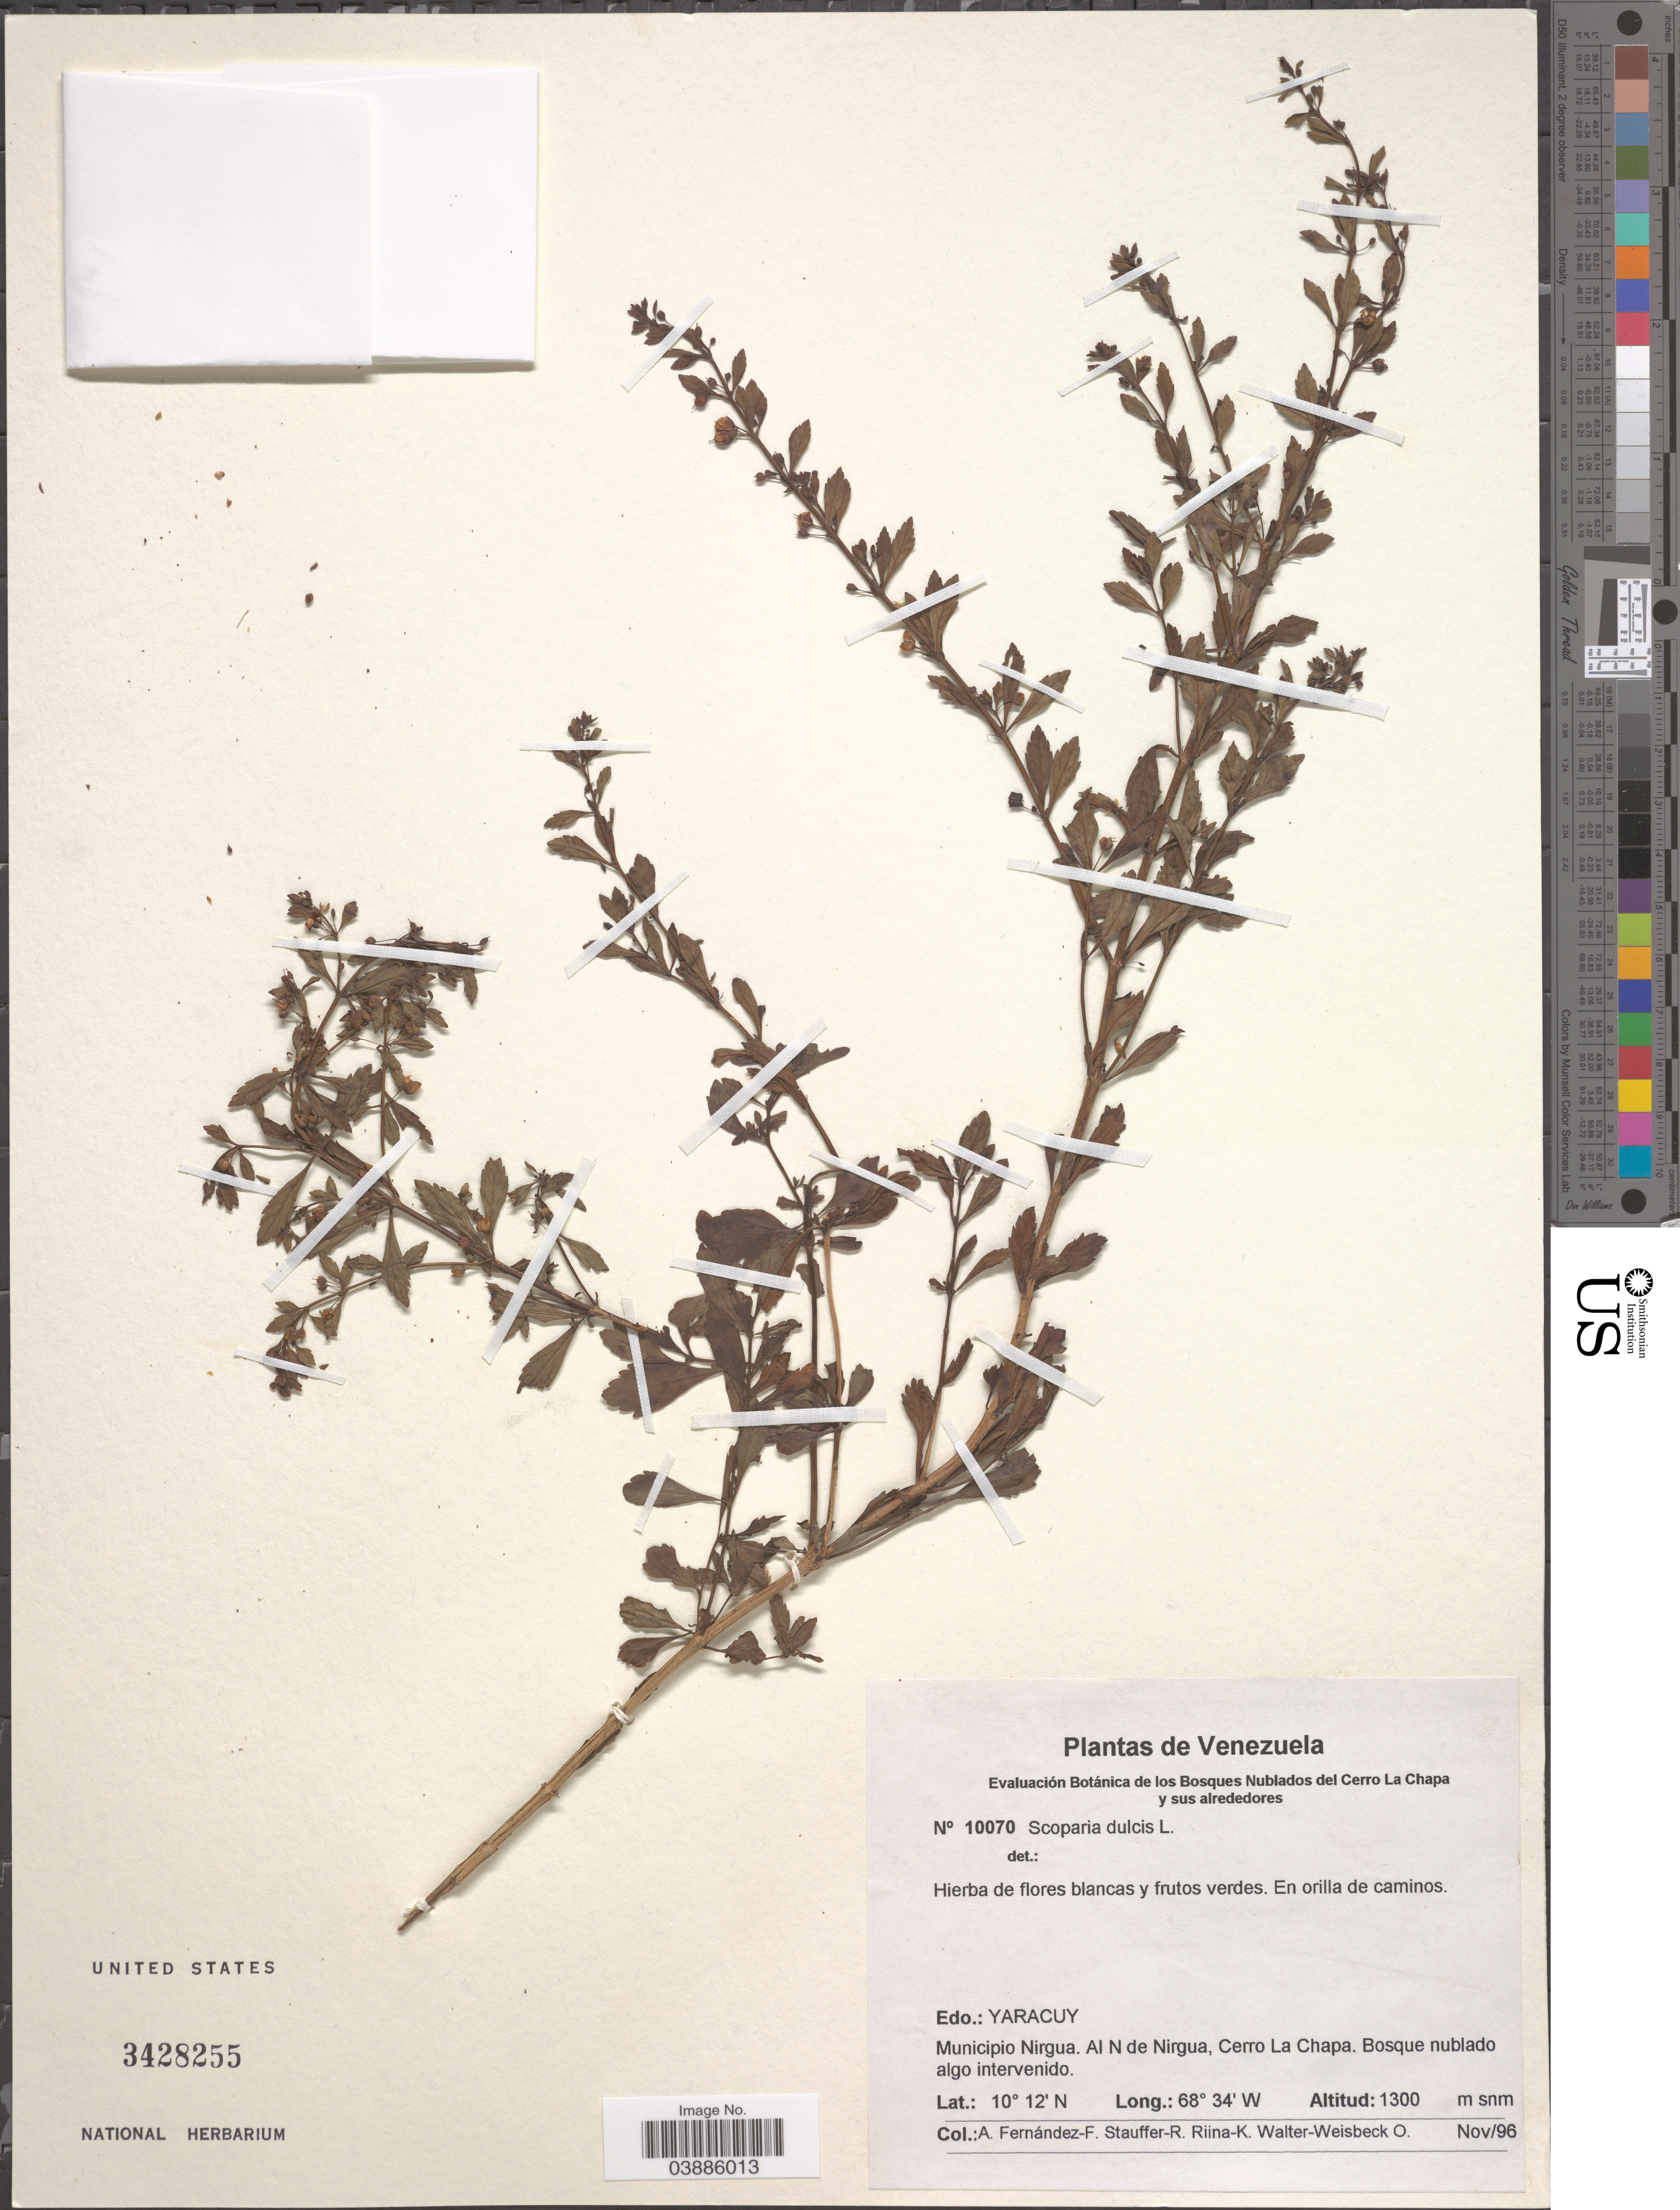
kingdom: Plantae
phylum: Tracheophyta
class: Magnoliopsida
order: Lamiales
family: Plantaginaceae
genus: Scoparia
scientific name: Scoparia dulcis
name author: L.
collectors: A. Fernández F., R. Stauffer, K. Riina & O. Walter-Weisbeck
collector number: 10070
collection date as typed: Transcribed d/m/y: /11/96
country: Venezuela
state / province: Yaracuy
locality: Municipio Nirgua. Al N de Nirgua, Cerro La Chapa.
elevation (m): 1300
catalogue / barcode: US 3428255